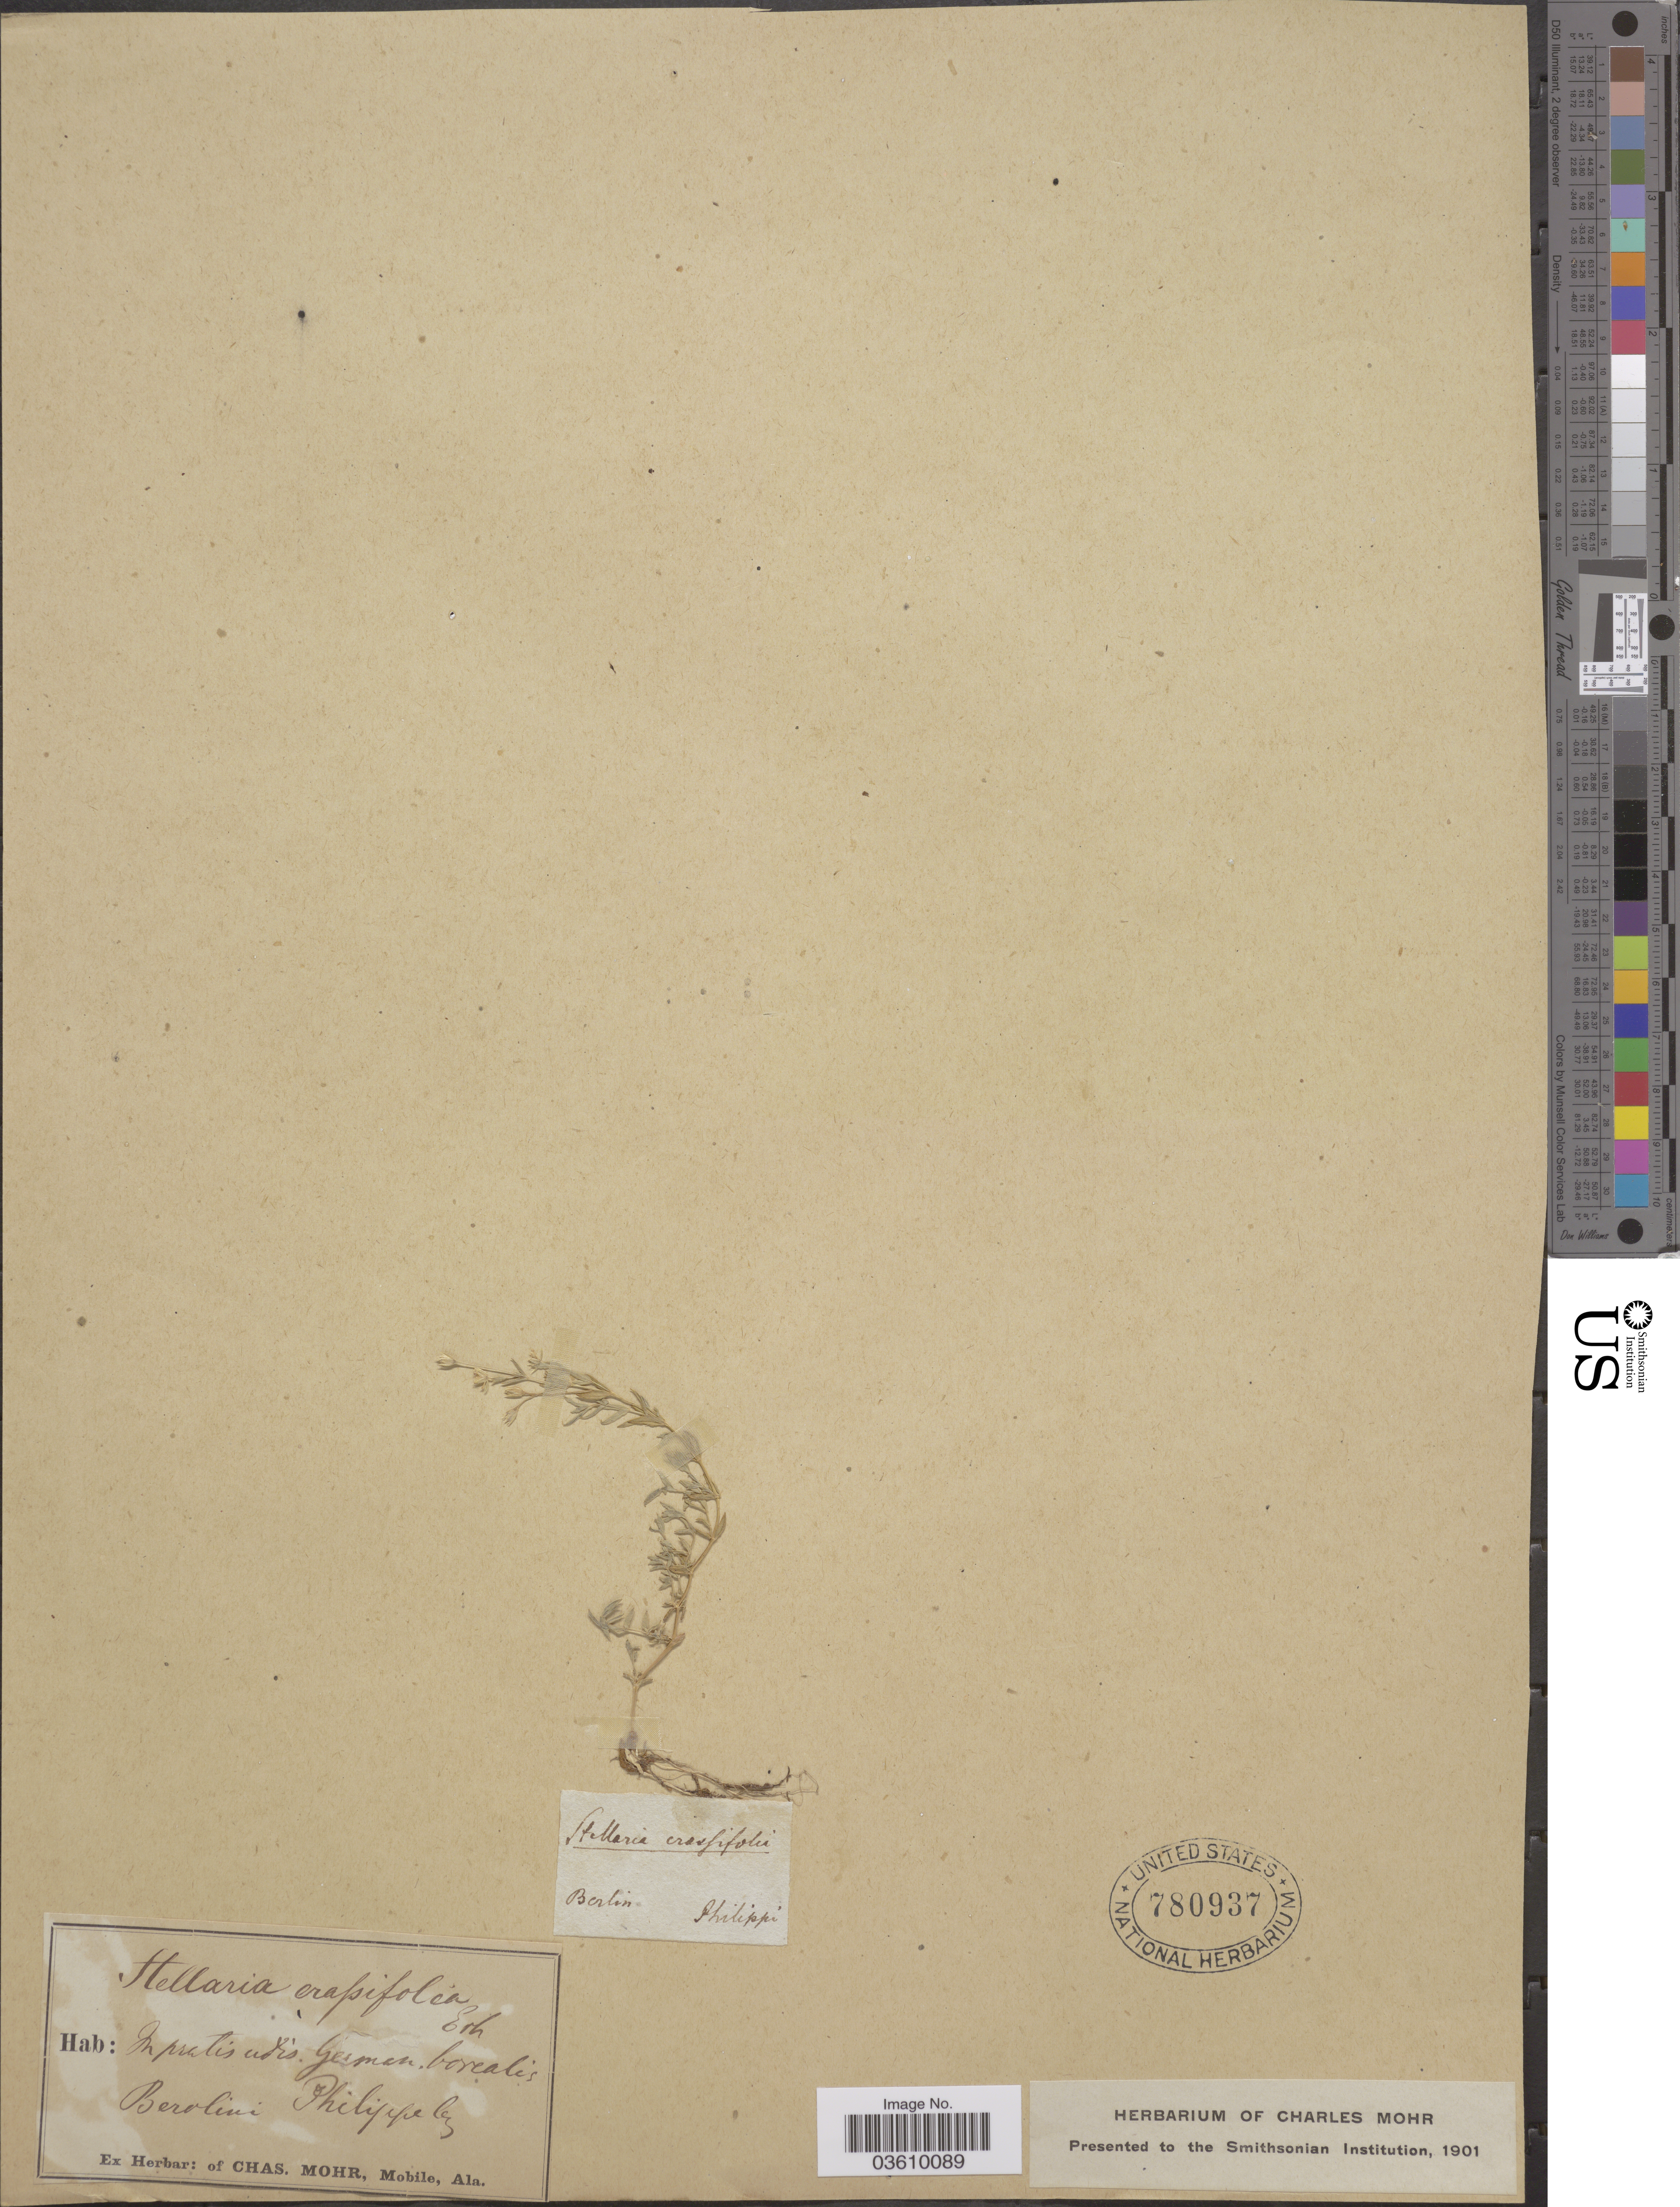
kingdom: Plantae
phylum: Tracheophyta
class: Magnoliopsida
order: Caryophyllales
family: Caryophyllaceae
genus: Stellaria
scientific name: Stellaria crassifolia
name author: Ehrh.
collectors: Philippe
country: Germany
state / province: Berlin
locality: In pratis udis German. borealis. Berolini.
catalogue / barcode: US 780937